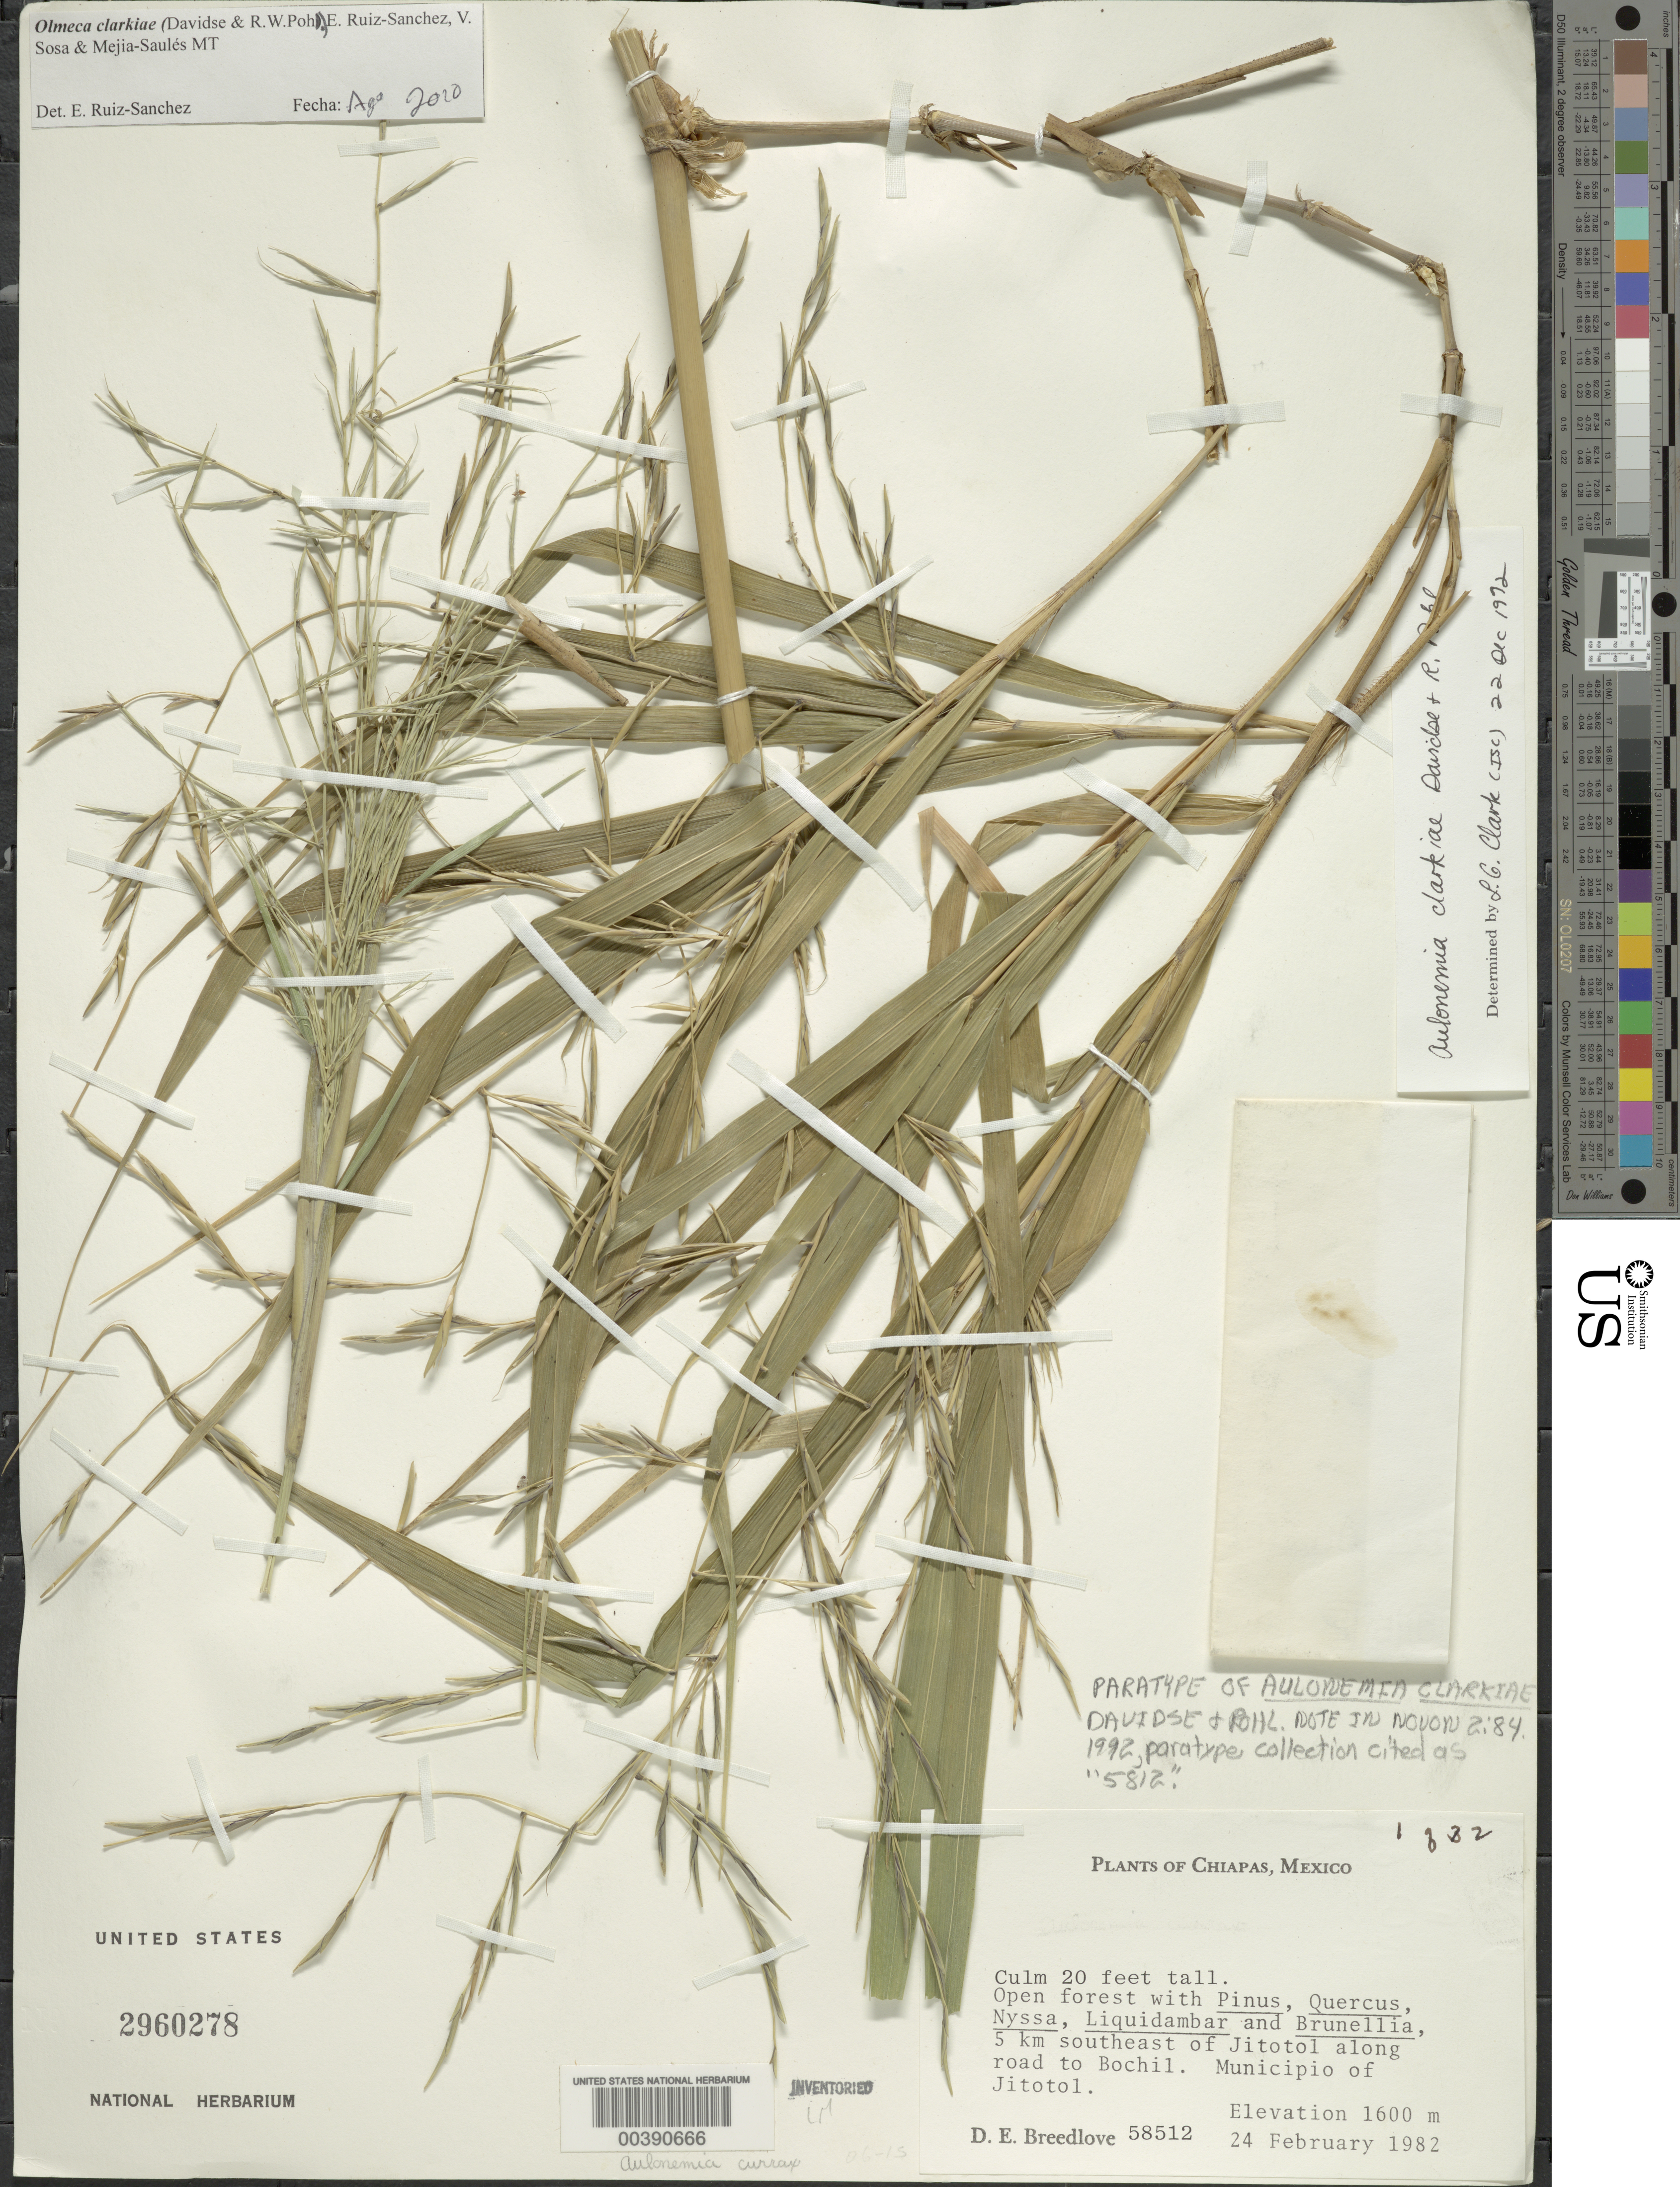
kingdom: Plantae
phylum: Tracheophyta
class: Liliopsida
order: Poales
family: Poaceae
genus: Olmeca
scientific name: Olmeca clarkiae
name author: (Davidse & R.W. Pohl) Ruíz-Sanchez et al.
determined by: Ruíz-Sanchez, E.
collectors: D. E. Breedlove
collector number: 58512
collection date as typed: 24 Feb 1982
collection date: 1982-02-24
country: Mexico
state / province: Chiapas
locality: SW of Jitotol, rd to Bochil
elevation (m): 1600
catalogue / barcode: US 2960278